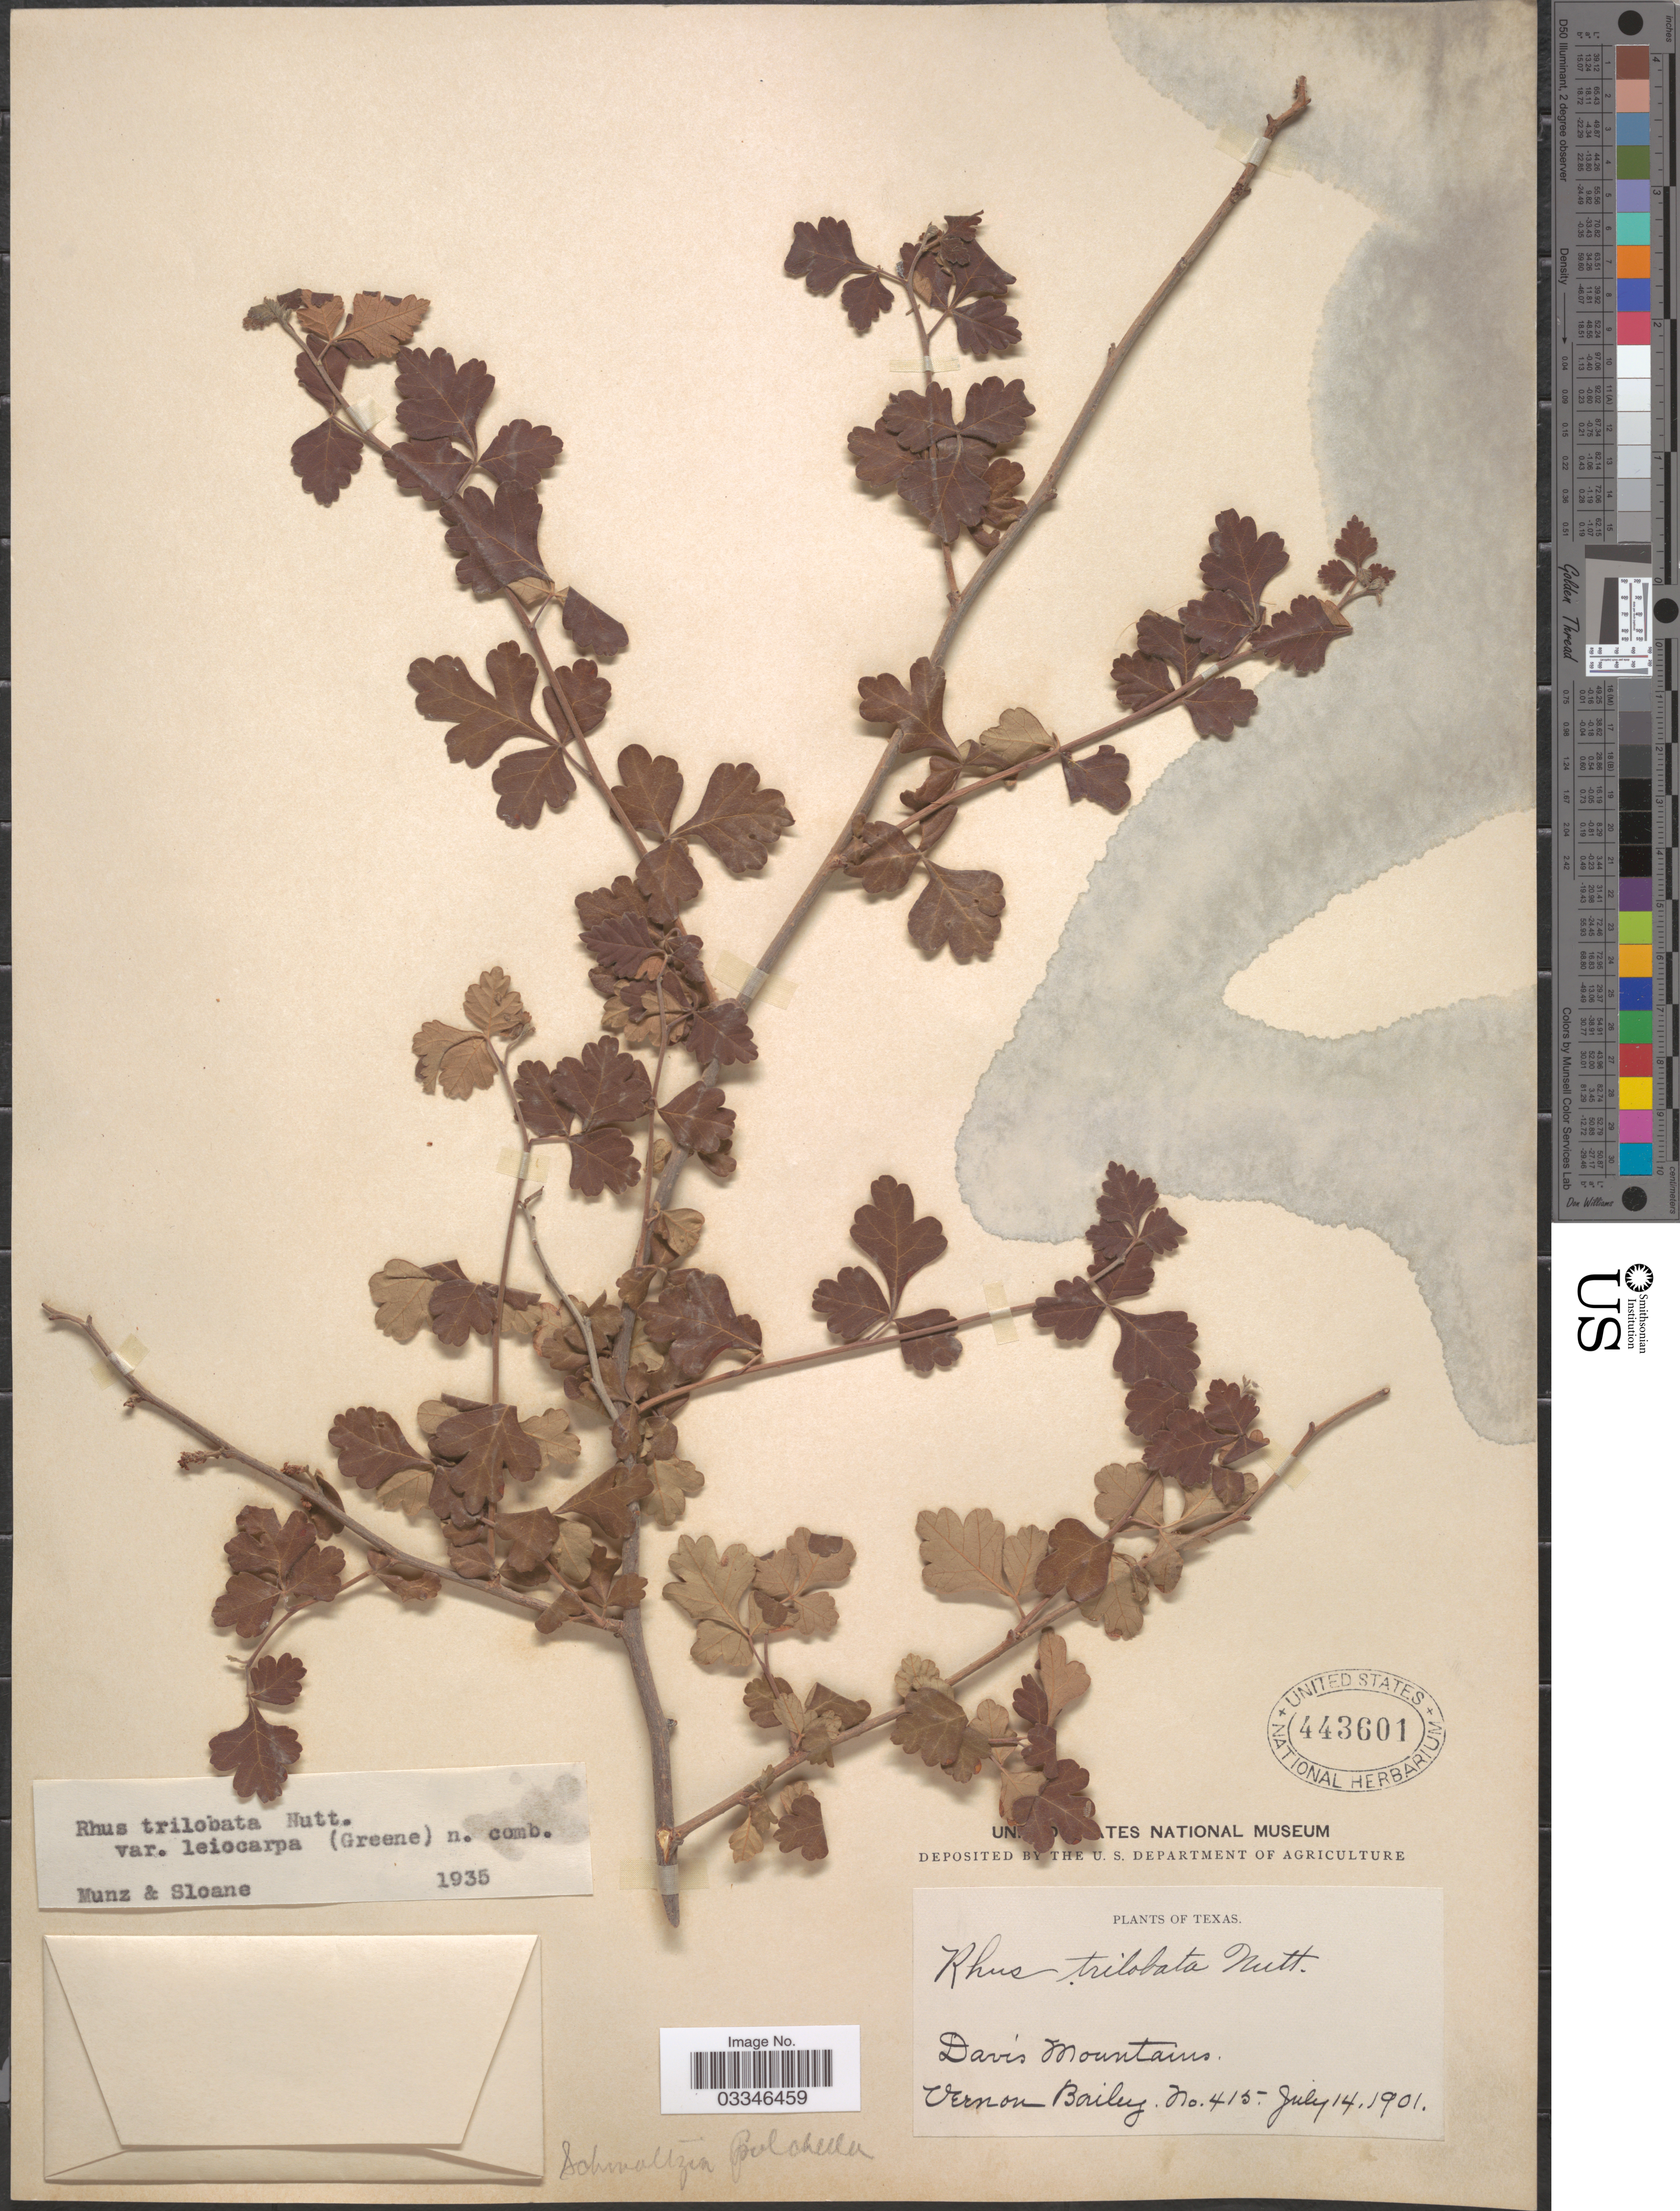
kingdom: Plantae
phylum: Tracheophyta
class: Magnoliopsida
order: Sapindales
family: Anacardiaceae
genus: Rhus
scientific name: Rhus trilobata var. leiocarpa (Greene) Munz & Sloane ined.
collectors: V. O. Bailey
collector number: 415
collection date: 1901-07-14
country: United States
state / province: Texas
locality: Davis Mountains.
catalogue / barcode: US 443601